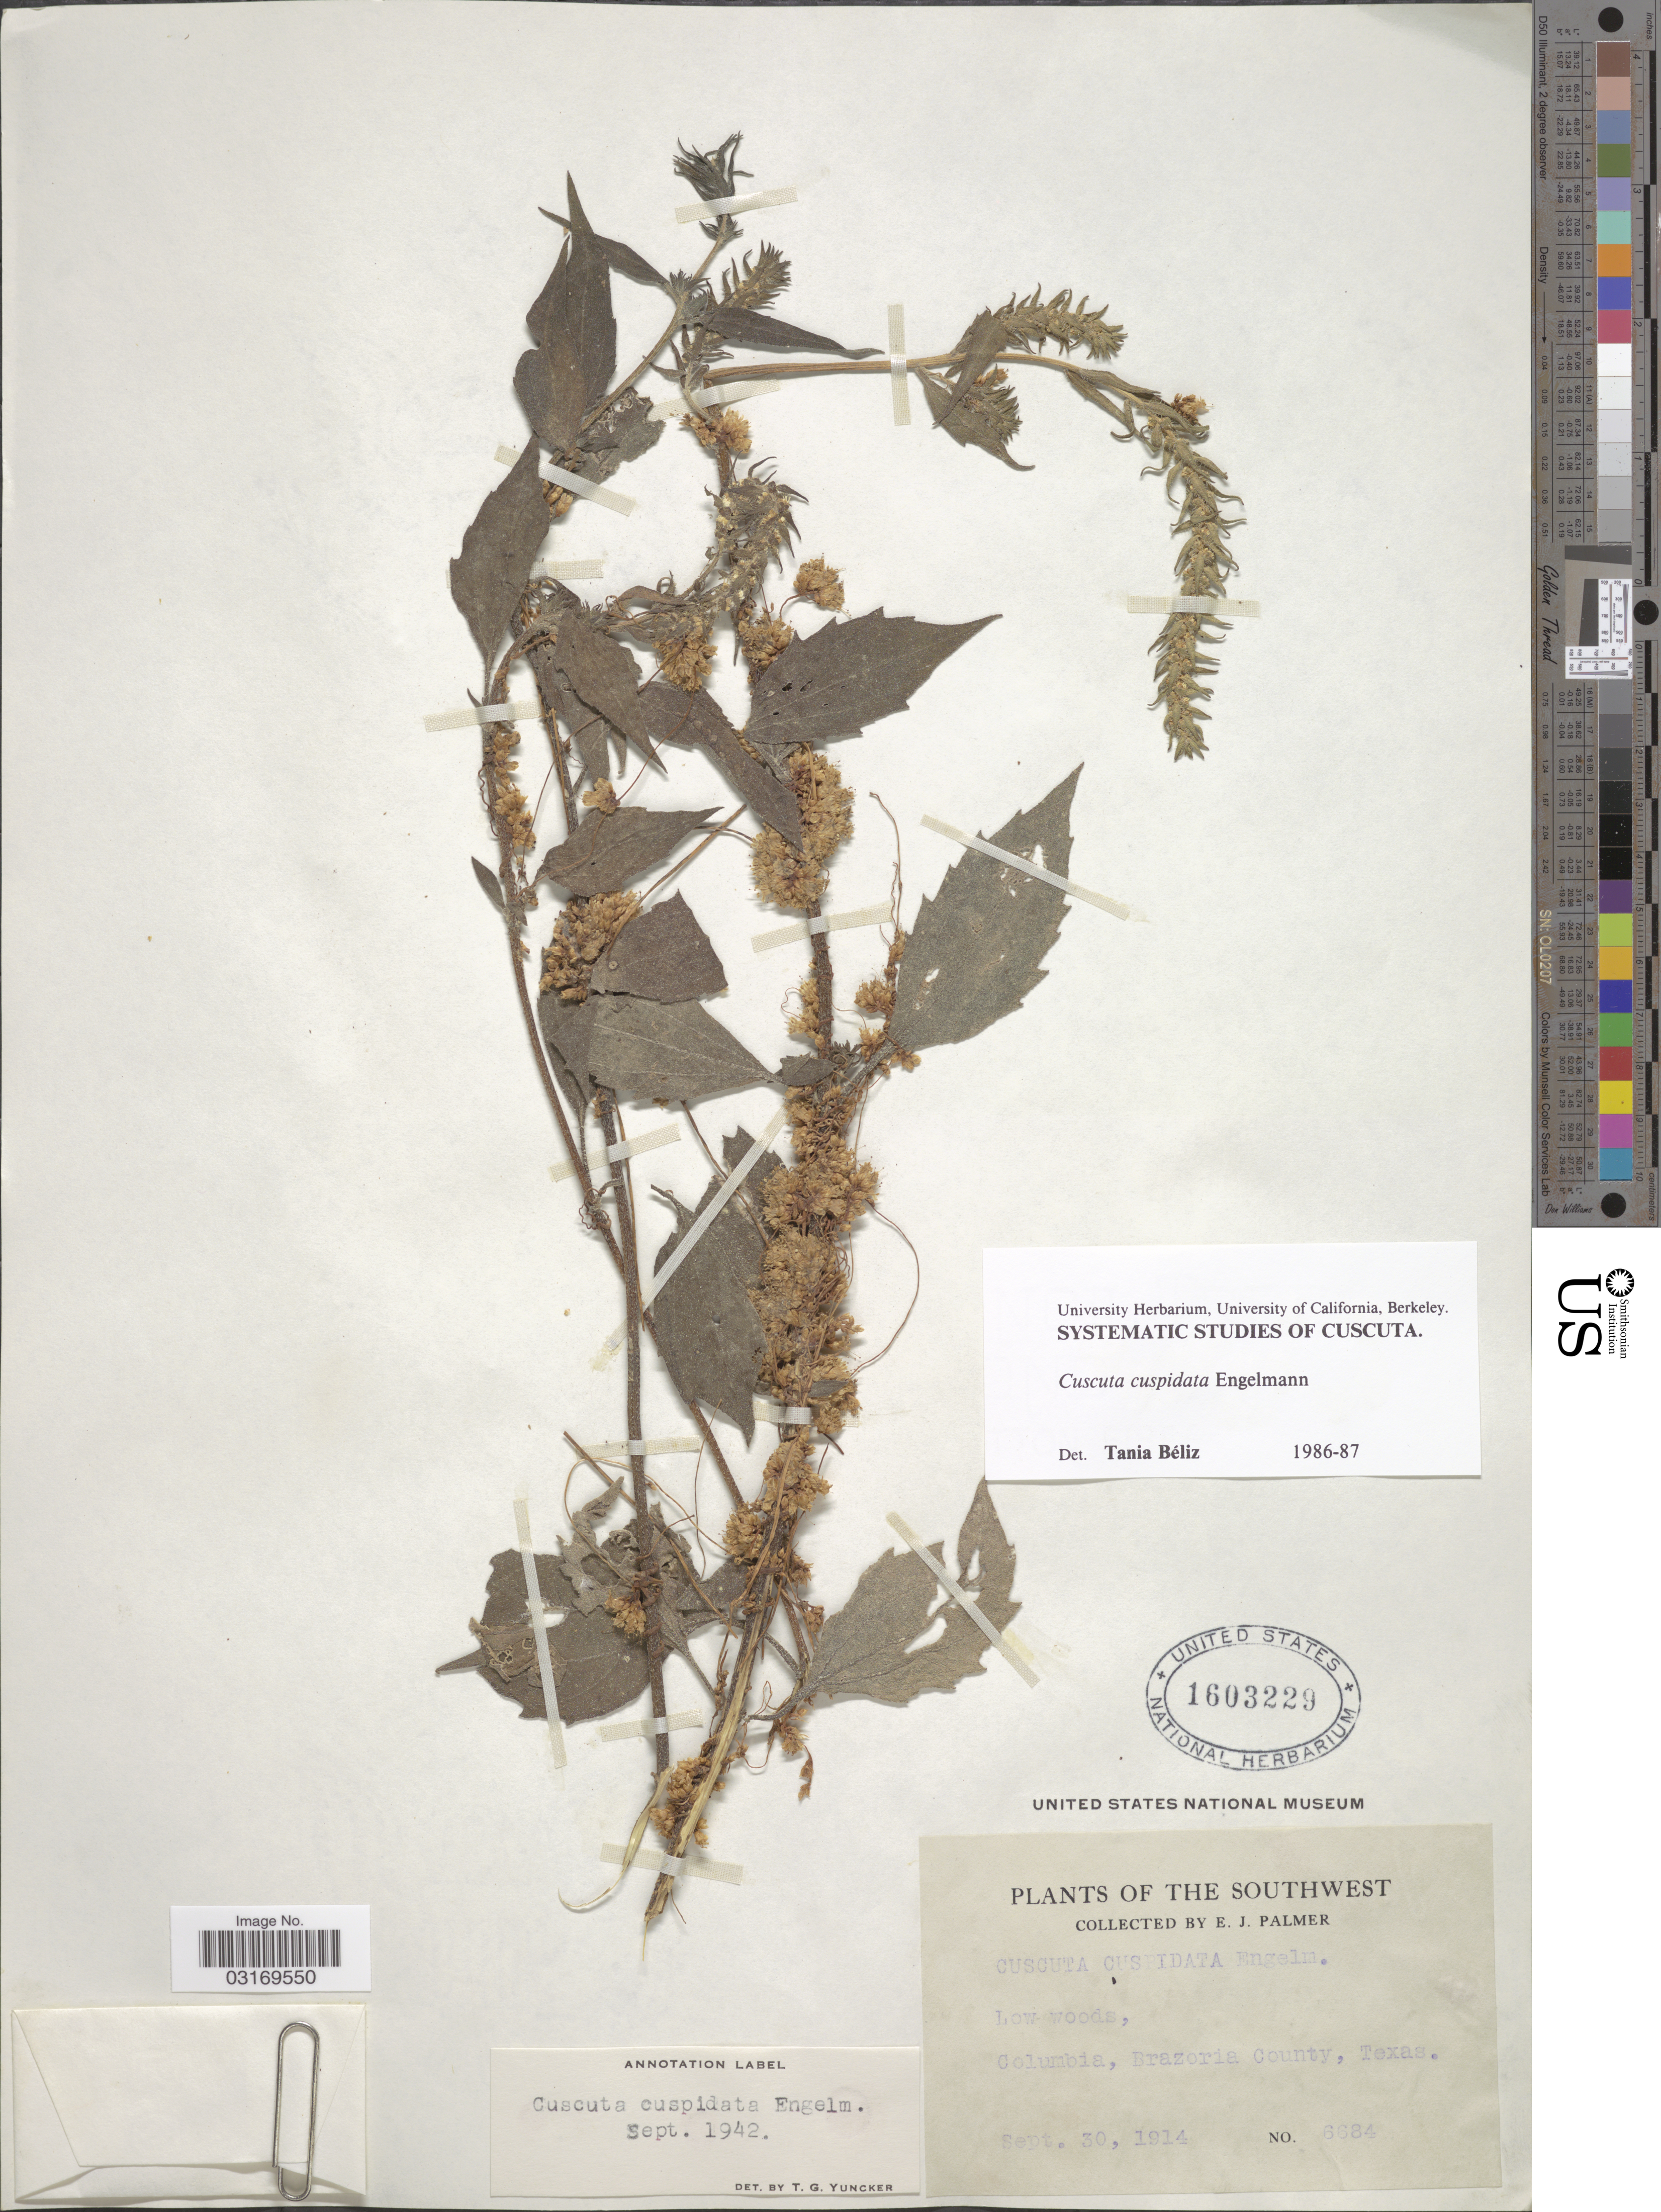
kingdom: Plantae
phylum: Tracheophyta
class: Magnoliopsida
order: Solanales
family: Convolvulaceae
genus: Cuscuta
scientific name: Cuscuta cuspidata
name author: Engelm.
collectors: E. J. Palmer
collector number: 6684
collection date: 1914-09-30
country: United States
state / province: Texas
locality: The Southwest, Columbia, Brazoria County.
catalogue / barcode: US 1603229